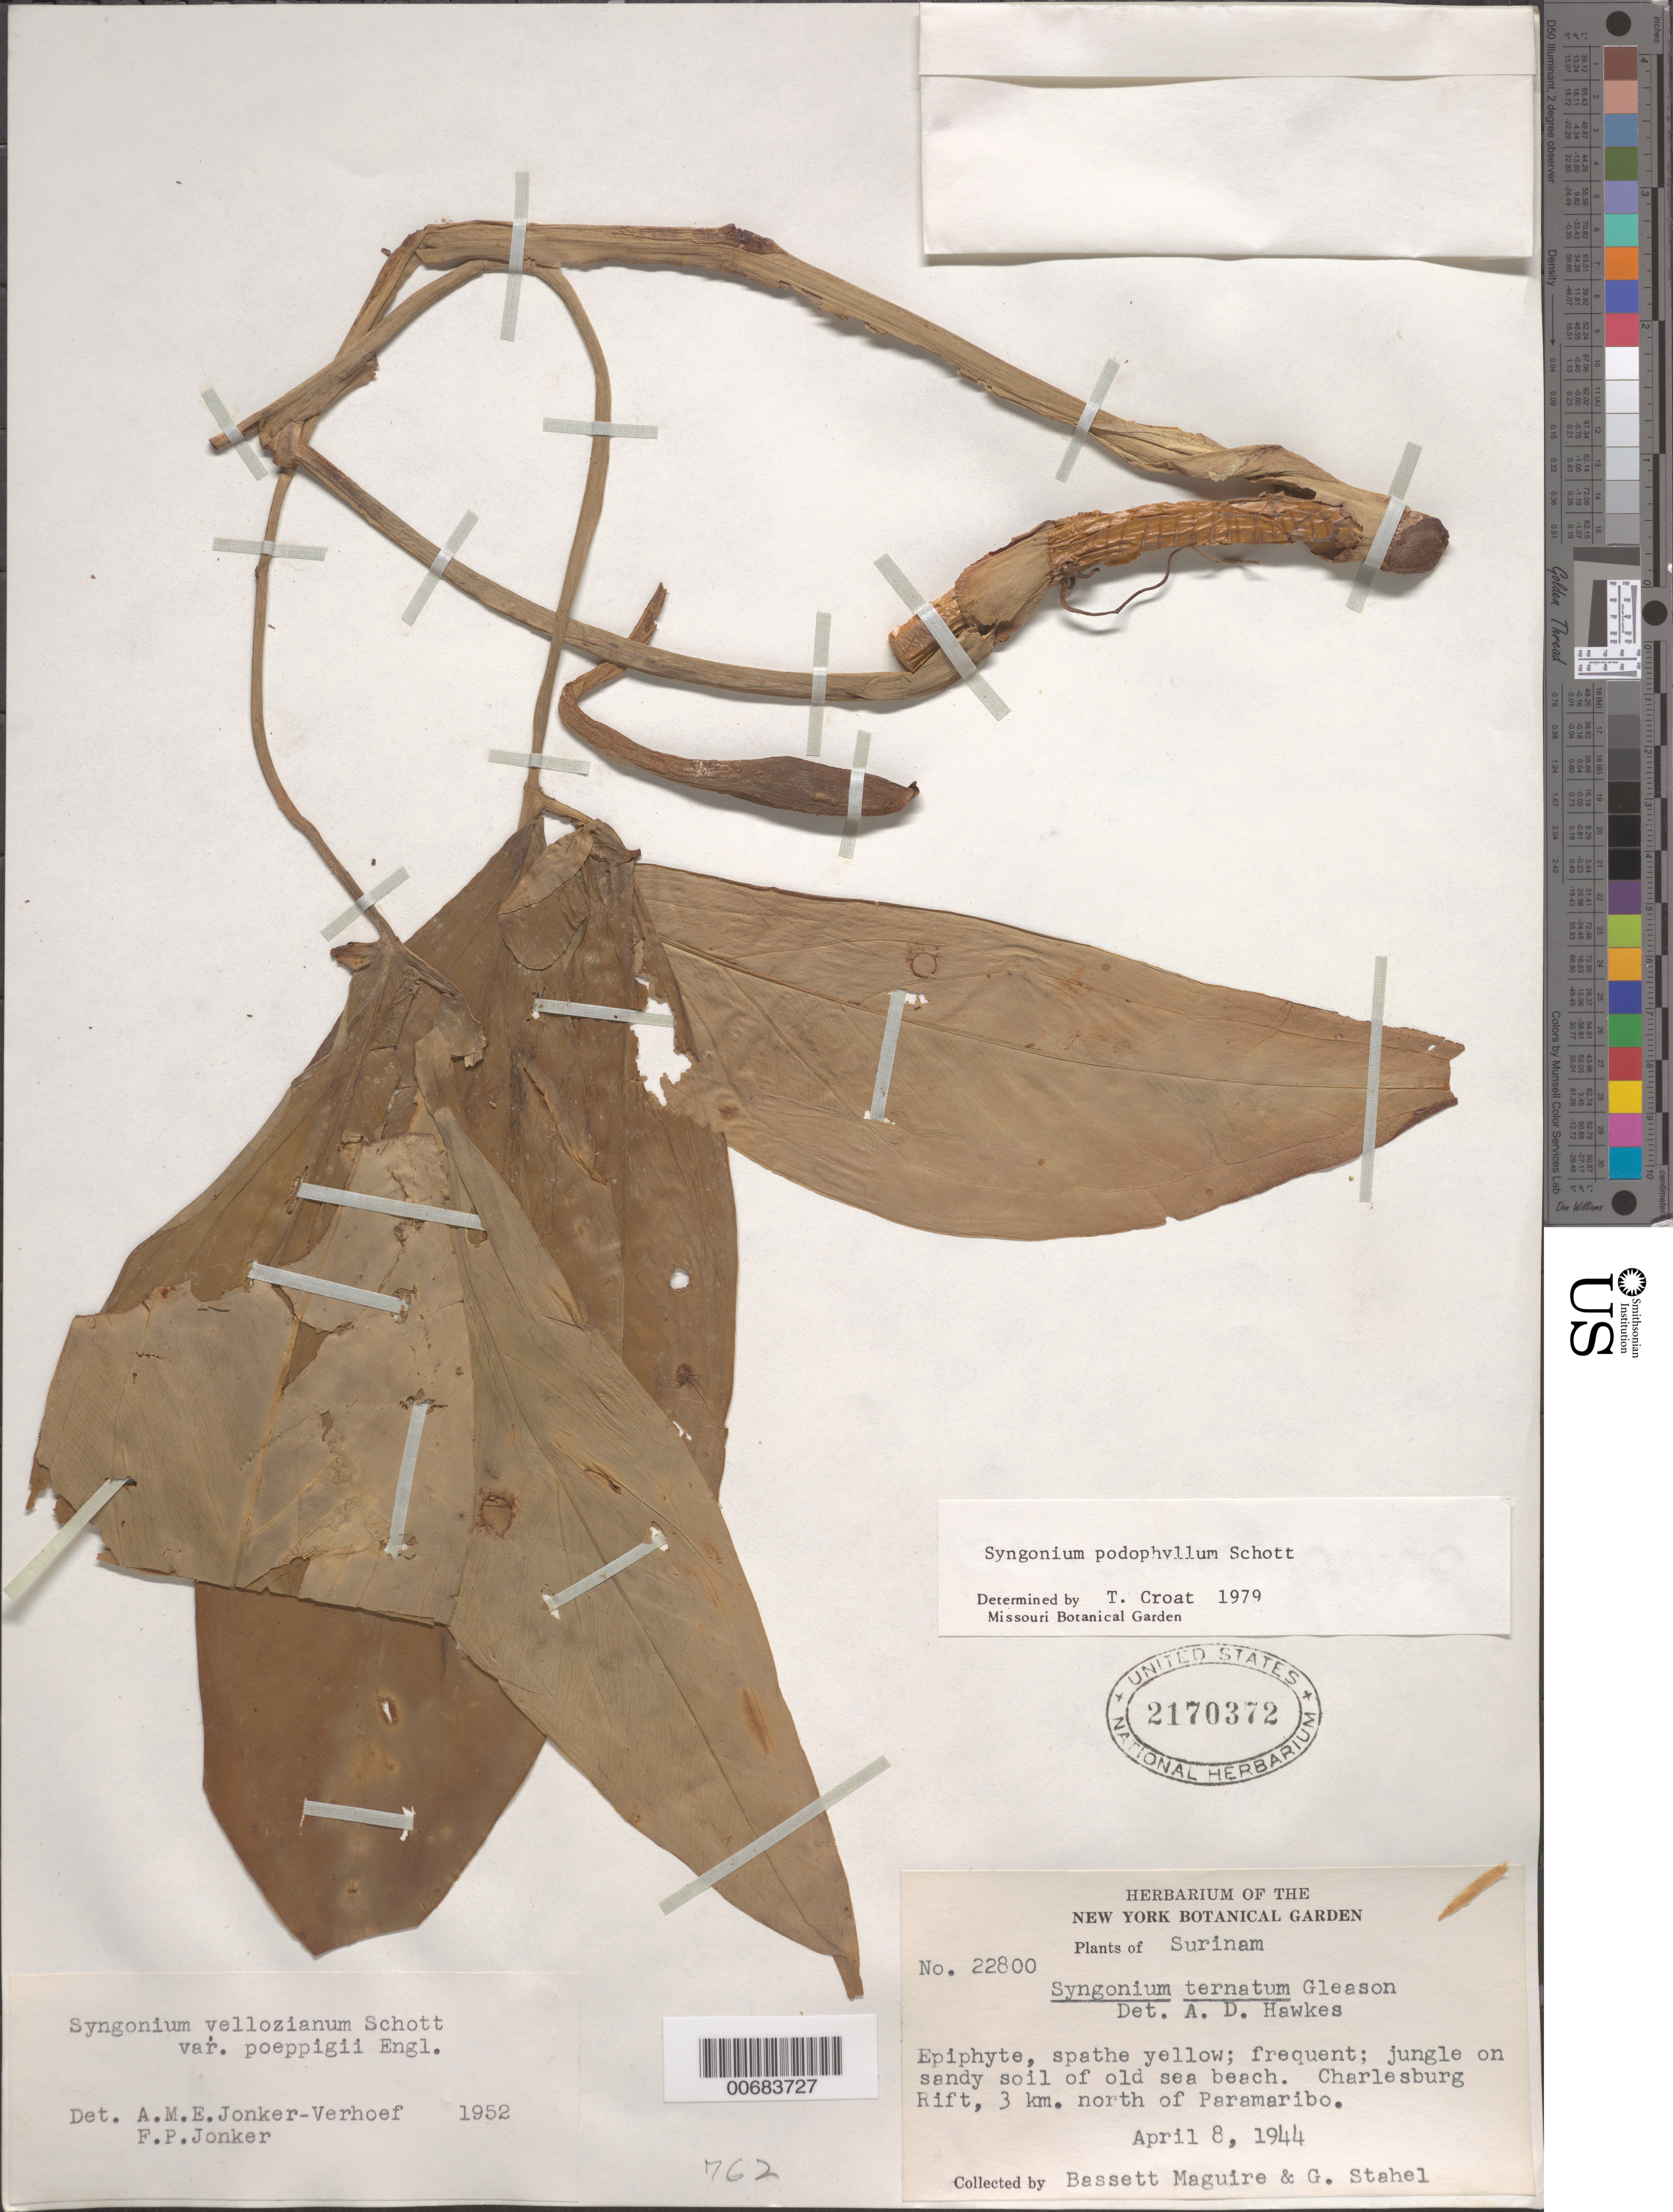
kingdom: Plantae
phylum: Tracheophyta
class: Liliopsida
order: Alismatales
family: Araceae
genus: Syngonium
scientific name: Syngonium podophyllum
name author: Schott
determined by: Croat, Thomas B., Missouri Botanical Garden (MO)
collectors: B. Maguire & G. Stahel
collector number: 22800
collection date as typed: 8-Apr-44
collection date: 1944-04-08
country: Suriname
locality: Paramaribo, 3 km N of, Charlesburg Rift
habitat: Jungle on sandy soil of old sea beach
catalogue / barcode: US 2170372